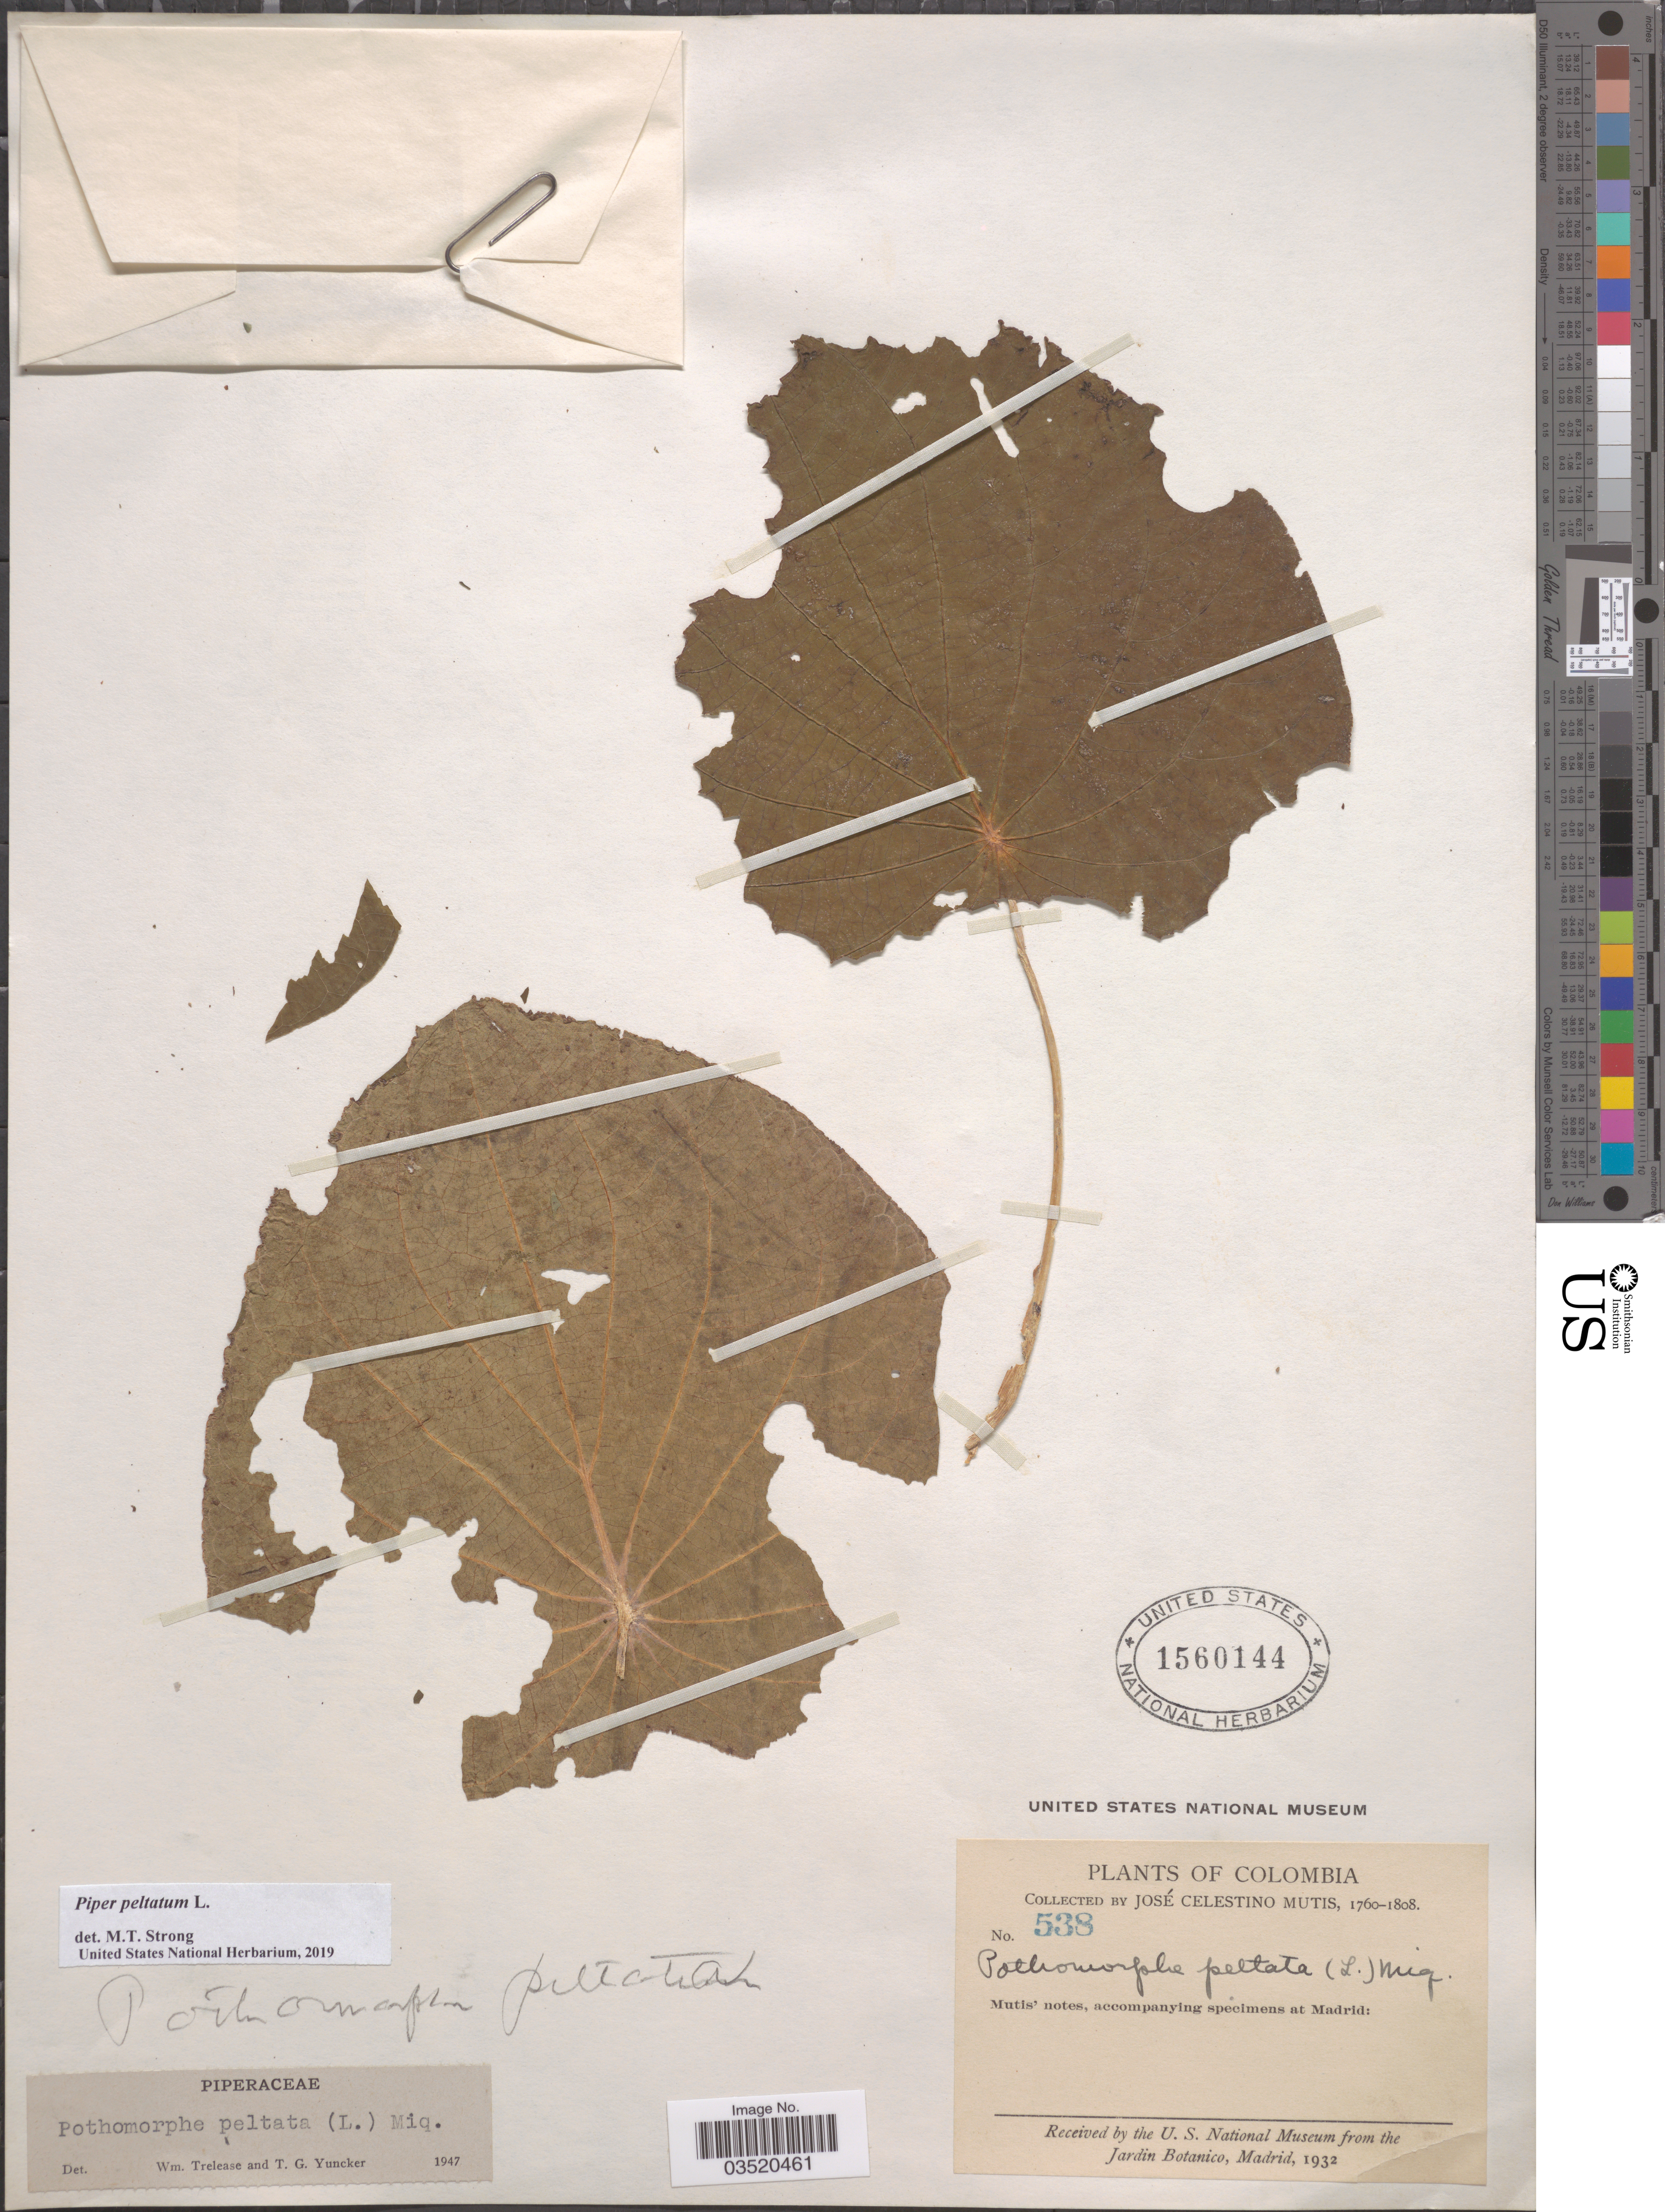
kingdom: Plantae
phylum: Tracheophyta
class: Magnoliopsida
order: Piperales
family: Piperaceae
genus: Piper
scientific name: Piper peltatum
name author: L.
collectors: J. C. B. Mutis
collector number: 538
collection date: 1760/1808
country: Colombia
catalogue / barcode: US 1560144